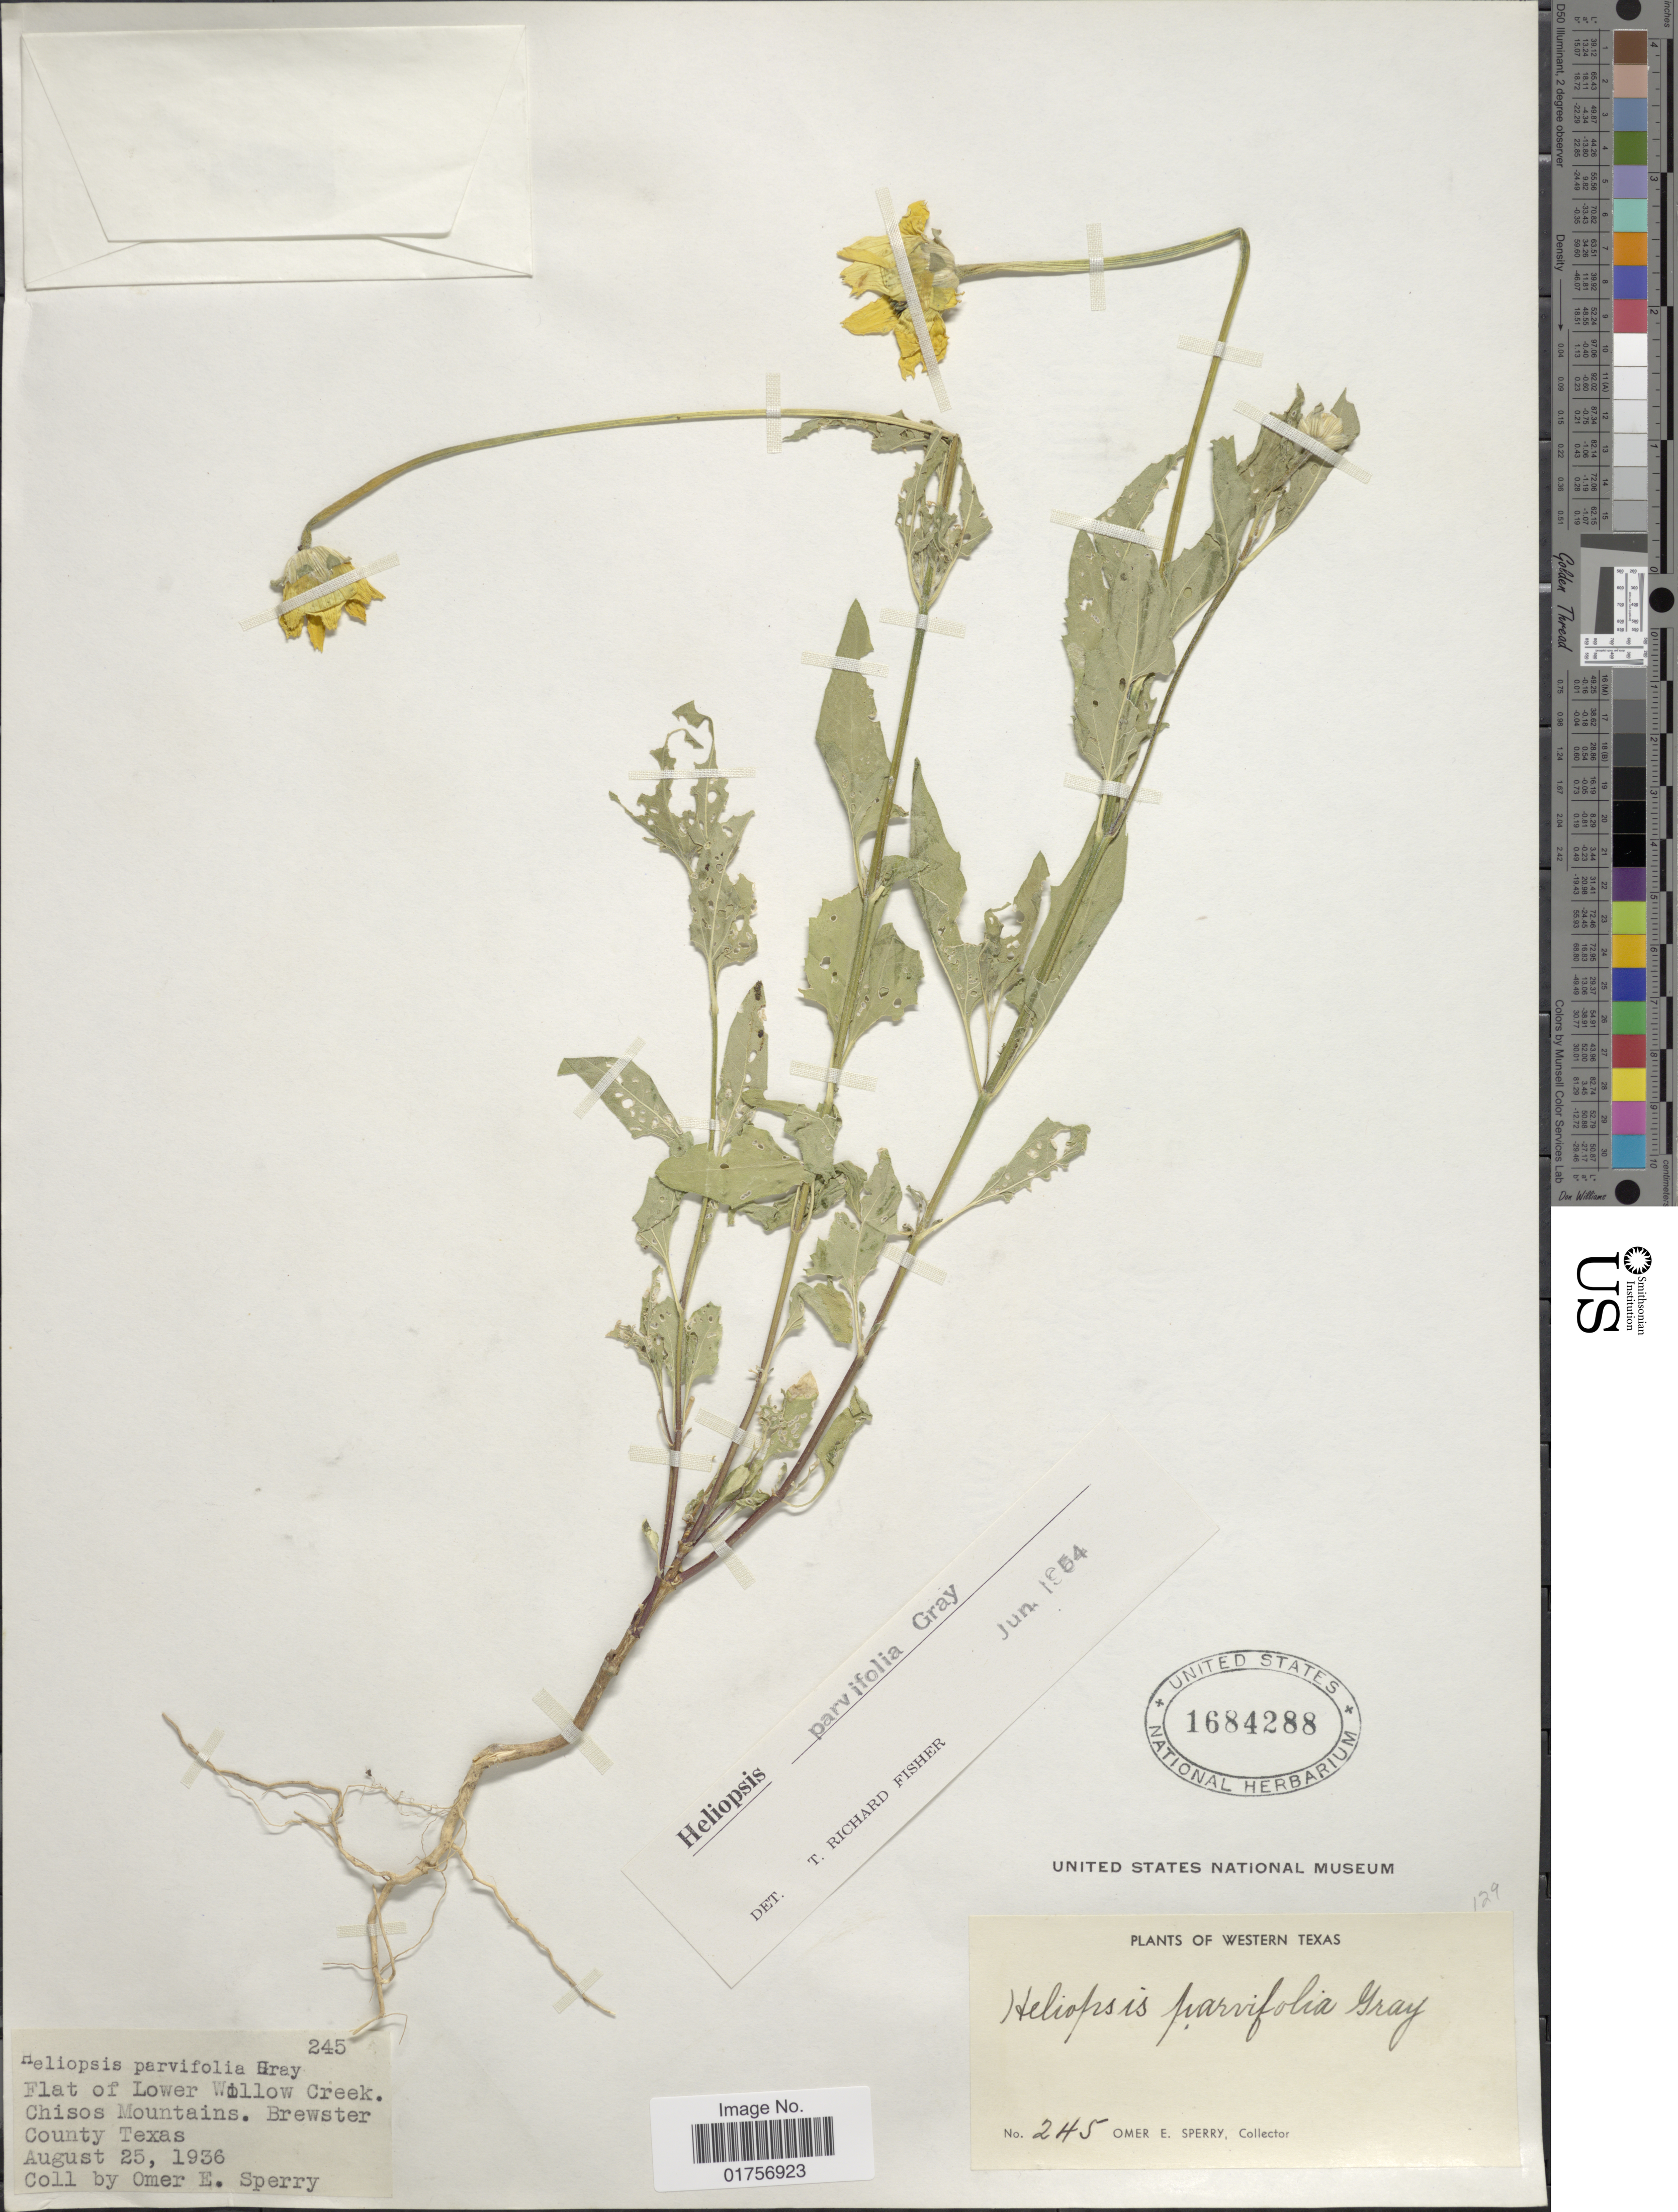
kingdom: Plantae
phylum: Tracheophyta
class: Magnoliopsida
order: Asterales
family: Asteraceae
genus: Heliopsis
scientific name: Heliopsis parvifolia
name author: A. Gray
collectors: O. E. Sperry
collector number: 245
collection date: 1936-08-25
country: United States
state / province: Texas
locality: Western Texas. Flat of Lower Willow Creek. Chisos Mountains. Brewster County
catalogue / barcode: US 1684288